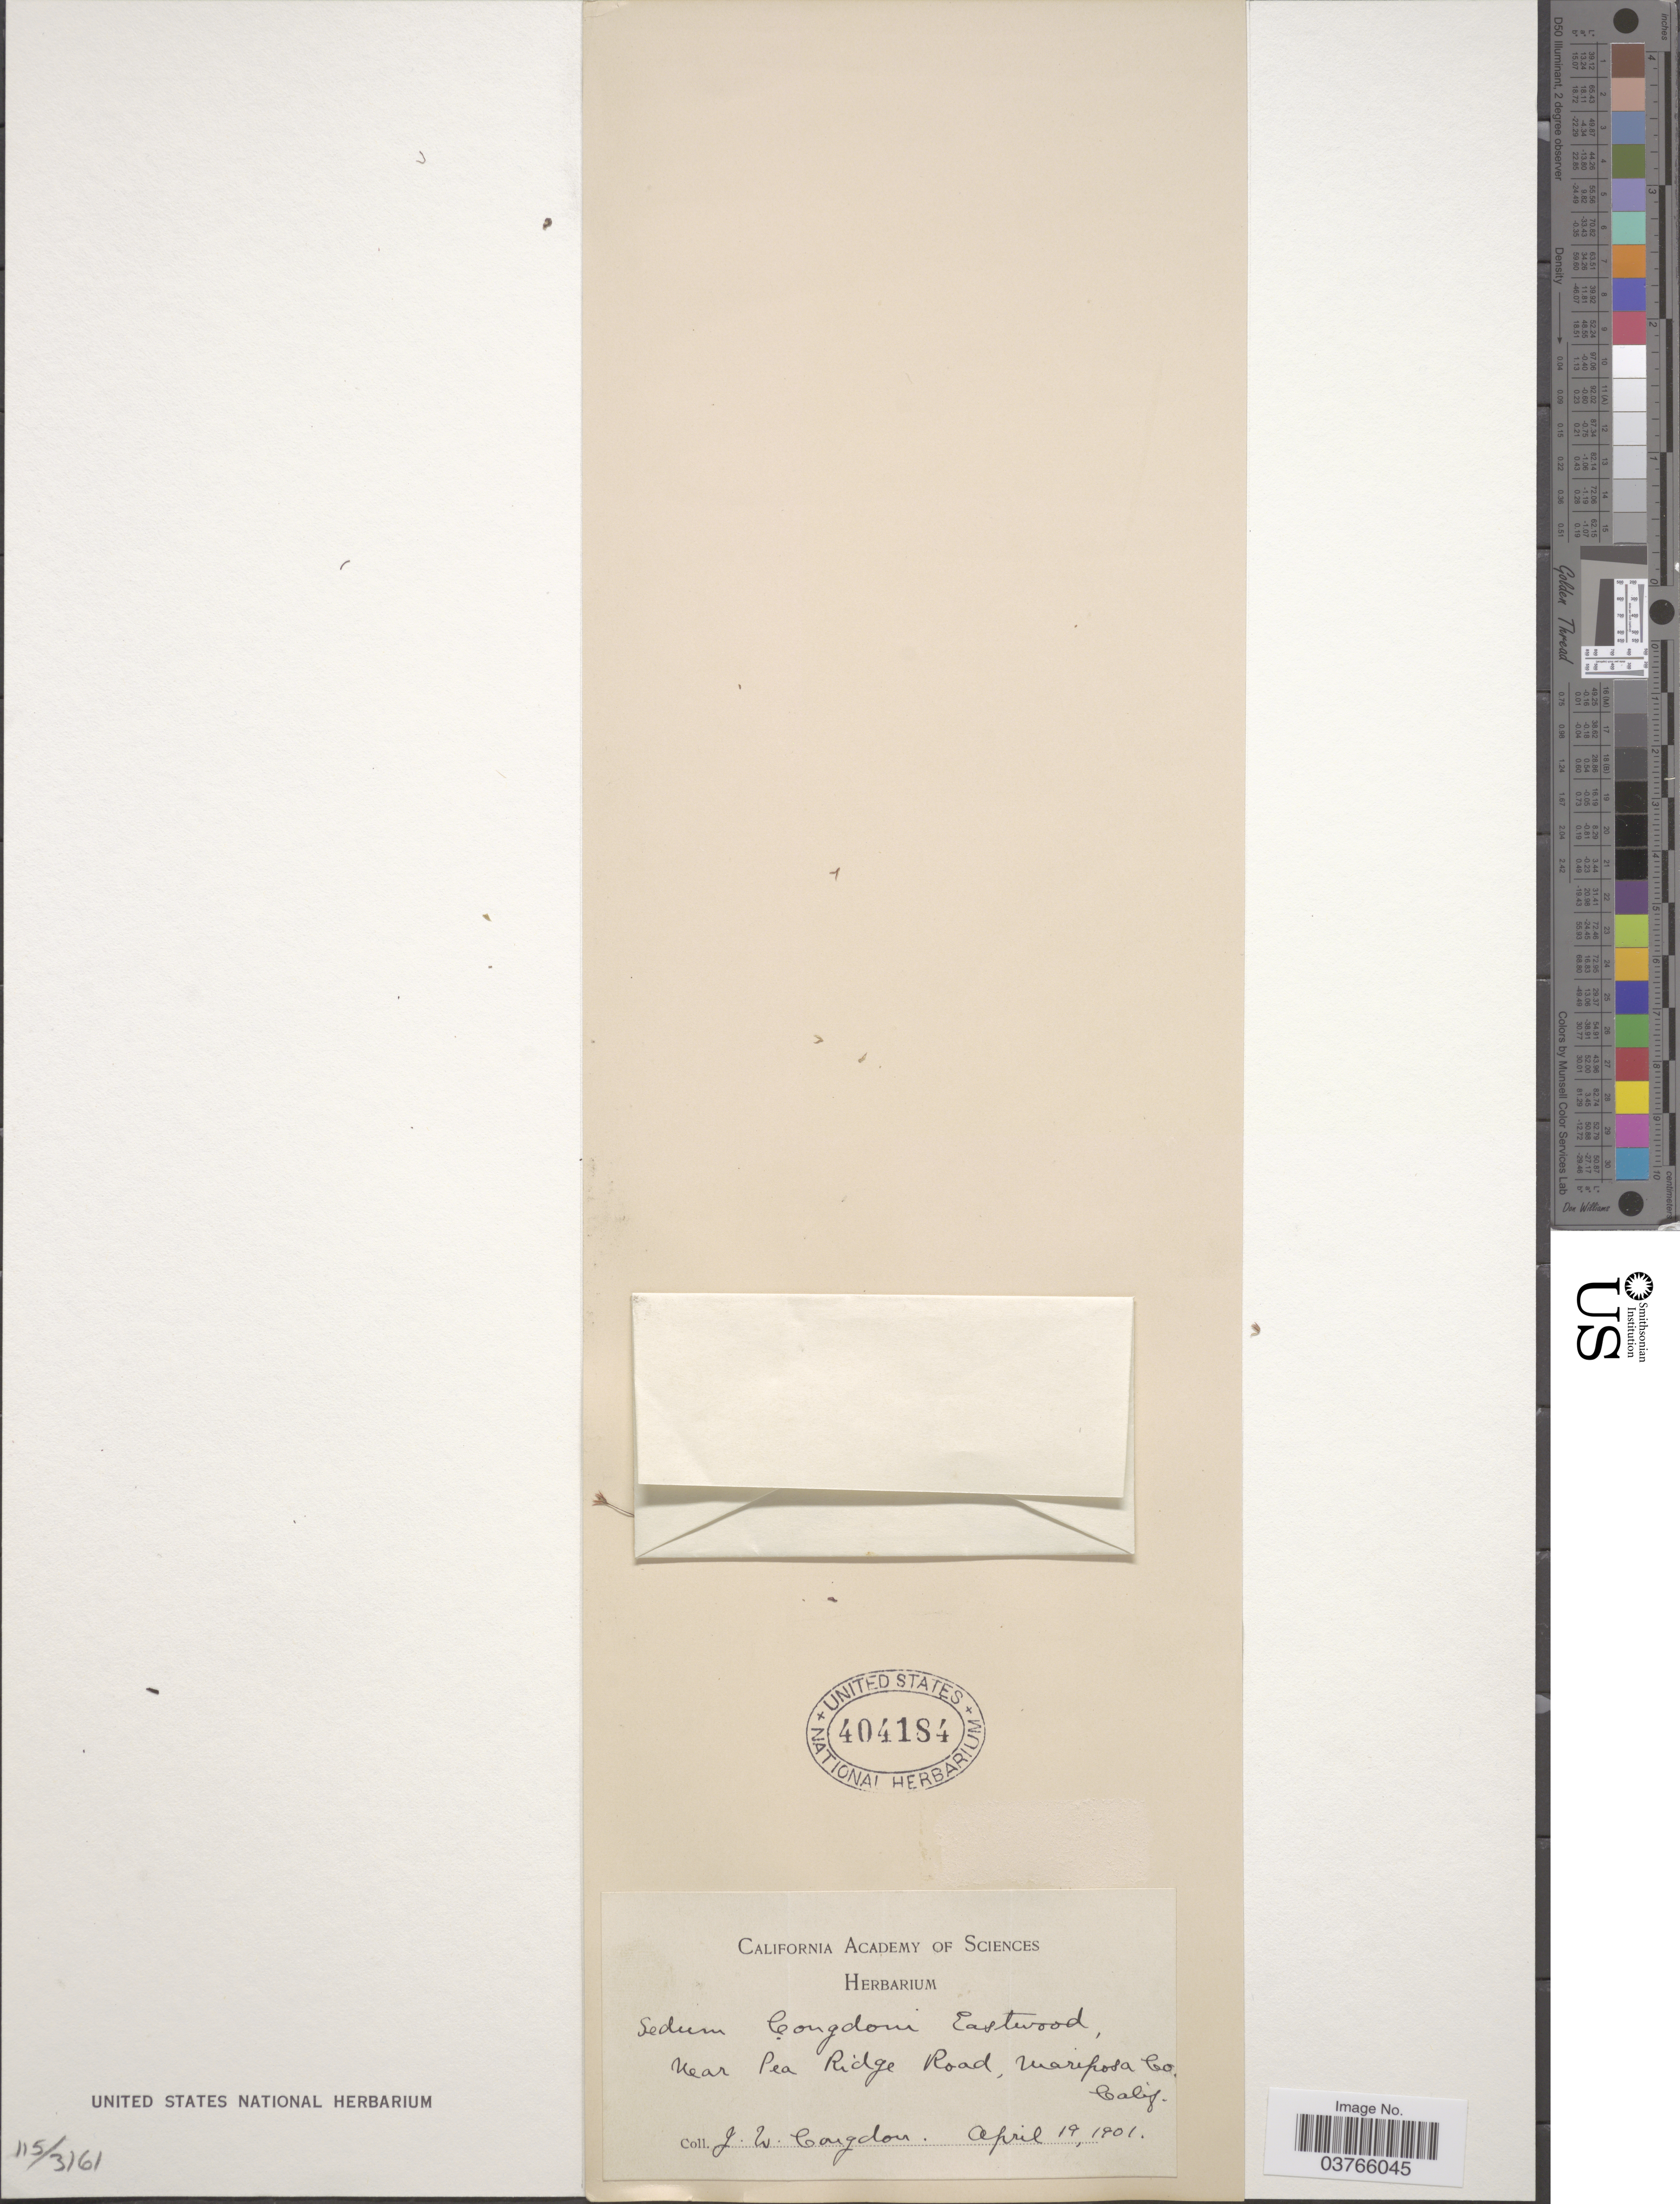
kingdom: Plantae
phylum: Tracheophyta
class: Magnoliopsida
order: Saxifragales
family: Crassulaceae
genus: Sedum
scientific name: Sedum congdonii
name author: Eastw.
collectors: J. W. Congdon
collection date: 1901-04-19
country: United States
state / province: California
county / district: Mariposa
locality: Near Pea Ridge Road, Mariposa Co.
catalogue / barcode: US 404184